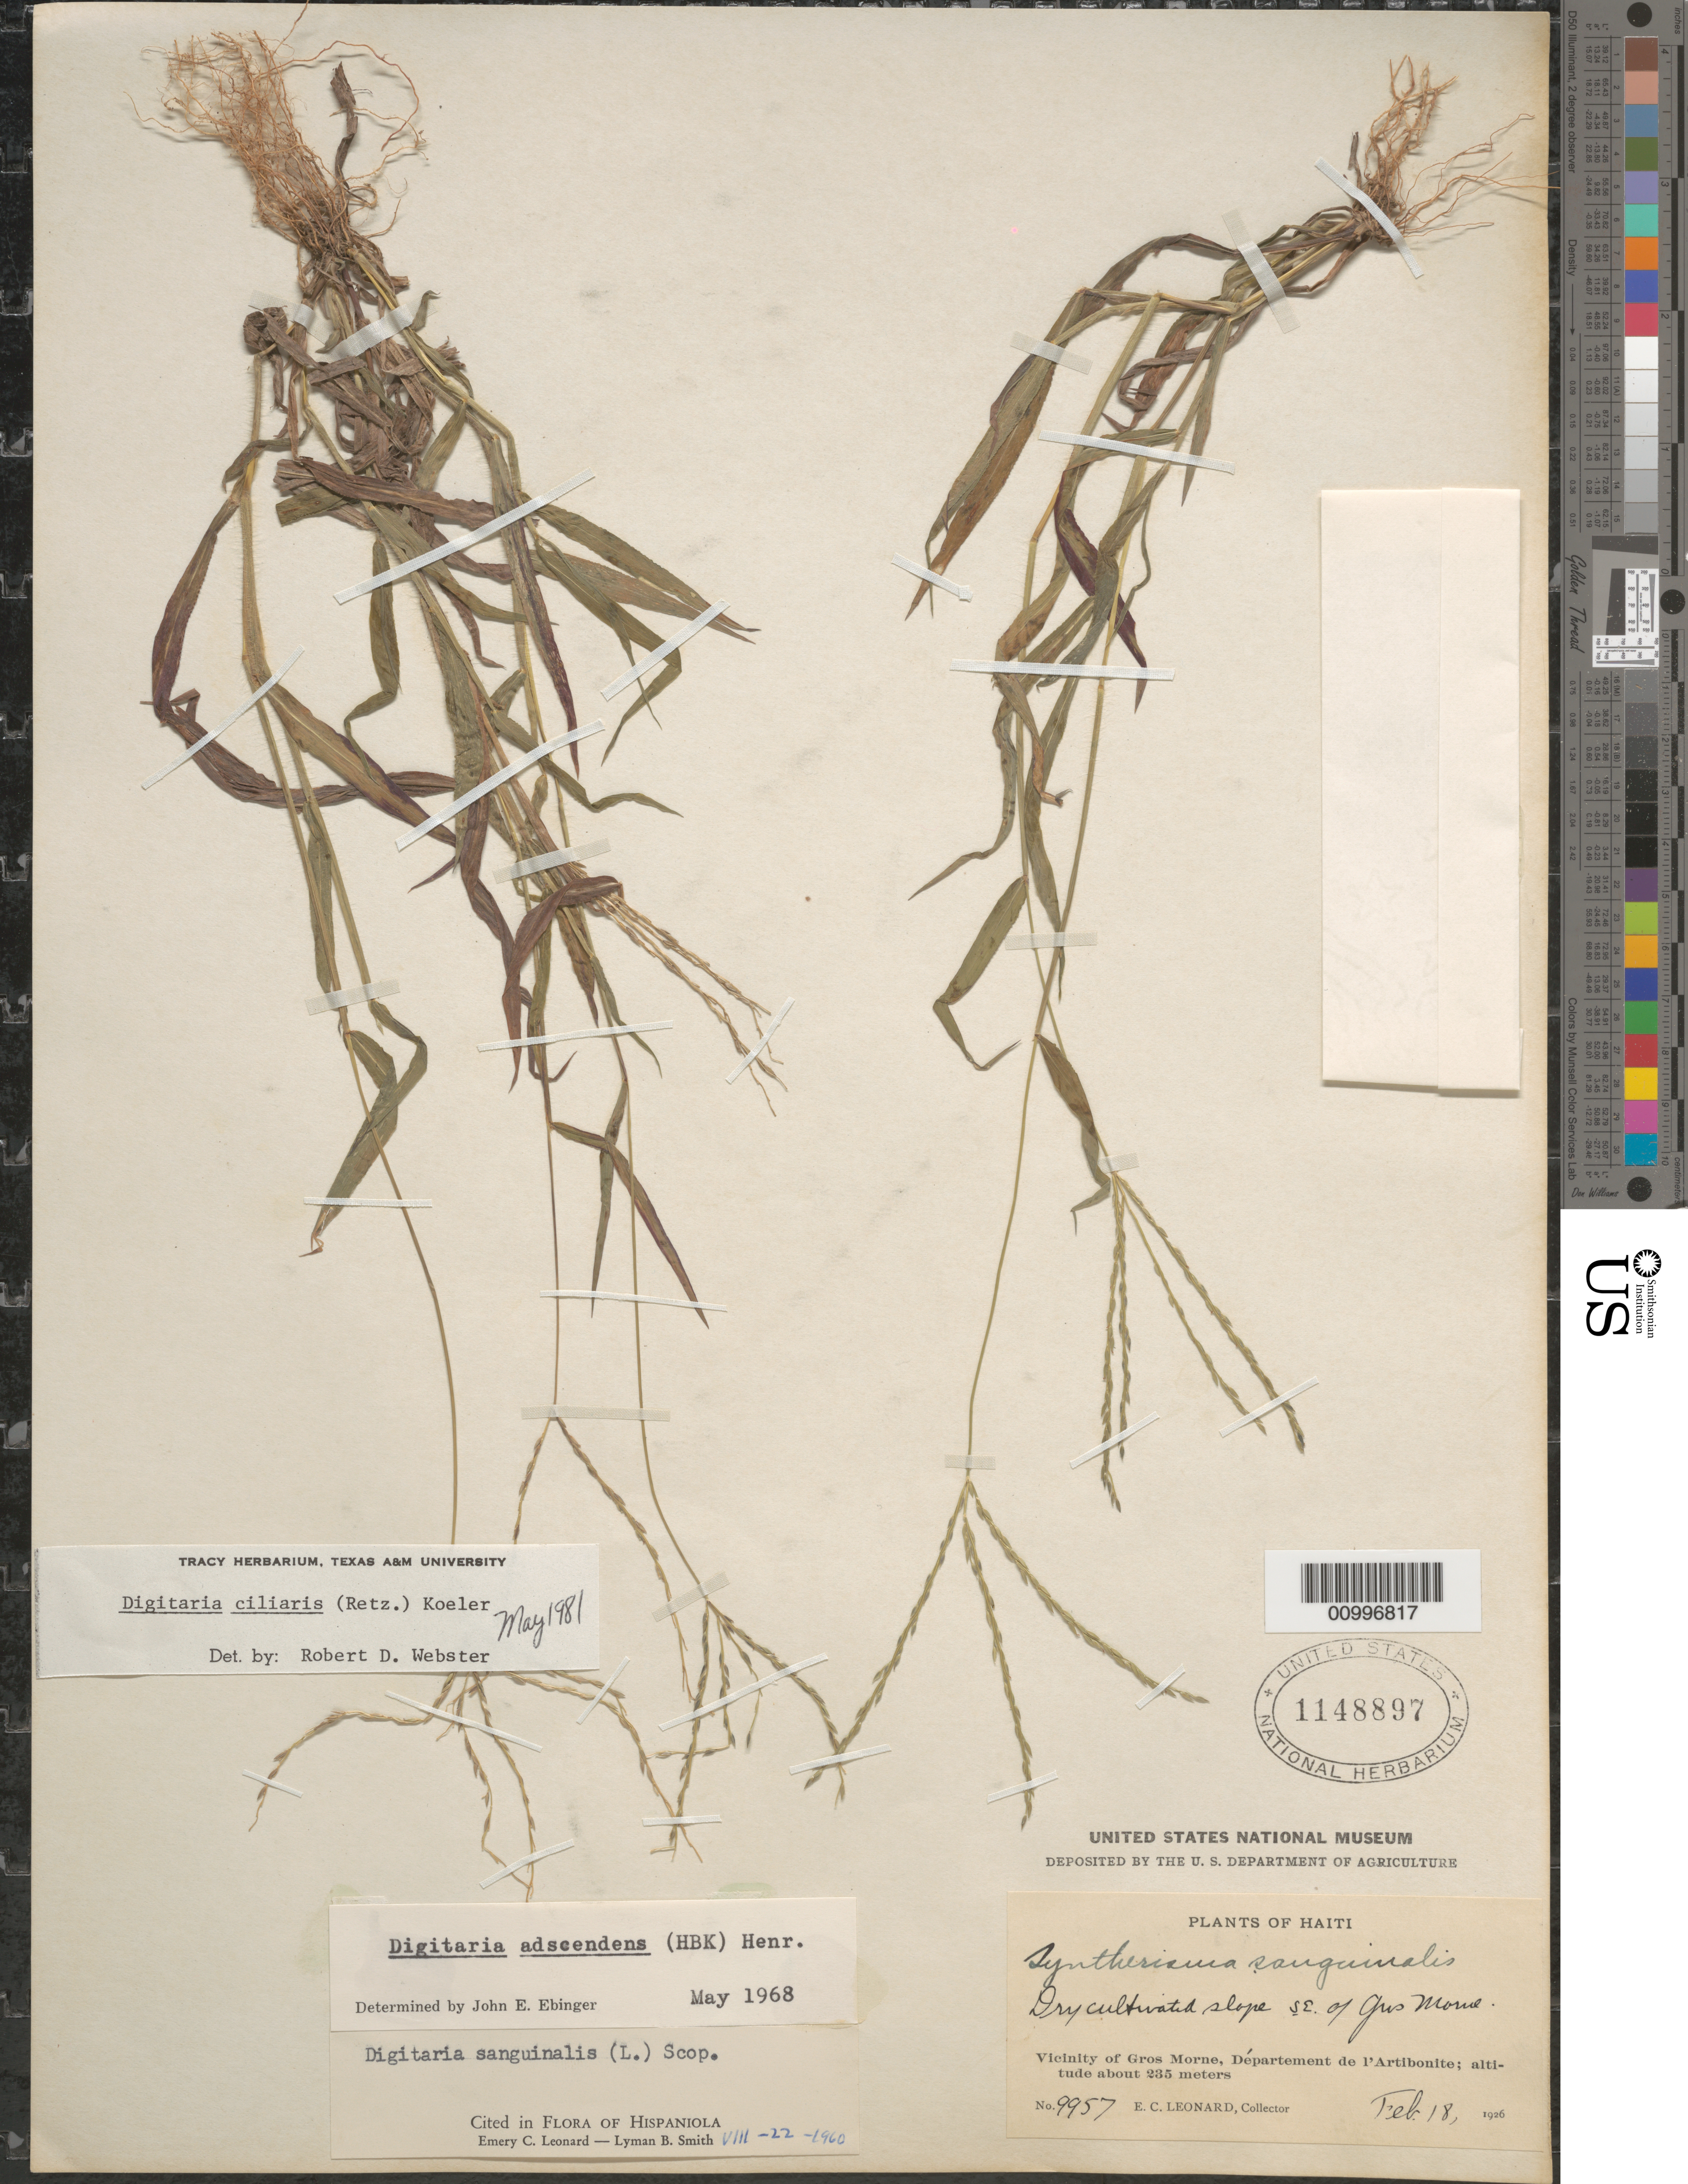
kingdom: Plantae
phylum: Tracheophyta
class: Liliopsida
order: Poales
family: Poaceae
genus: Digitaria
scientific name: Digitaria ciliaris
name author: (Retz.) Koeler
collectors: E. C. Leonard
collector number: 9957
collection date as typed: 18 Feb 1926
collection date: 1926-02-18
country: Haiti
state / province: Artibonite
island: Hispaniola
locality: Vicinity of Gros Morne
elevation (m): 235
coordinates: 0 N, 0 E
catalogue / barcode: US 1148897